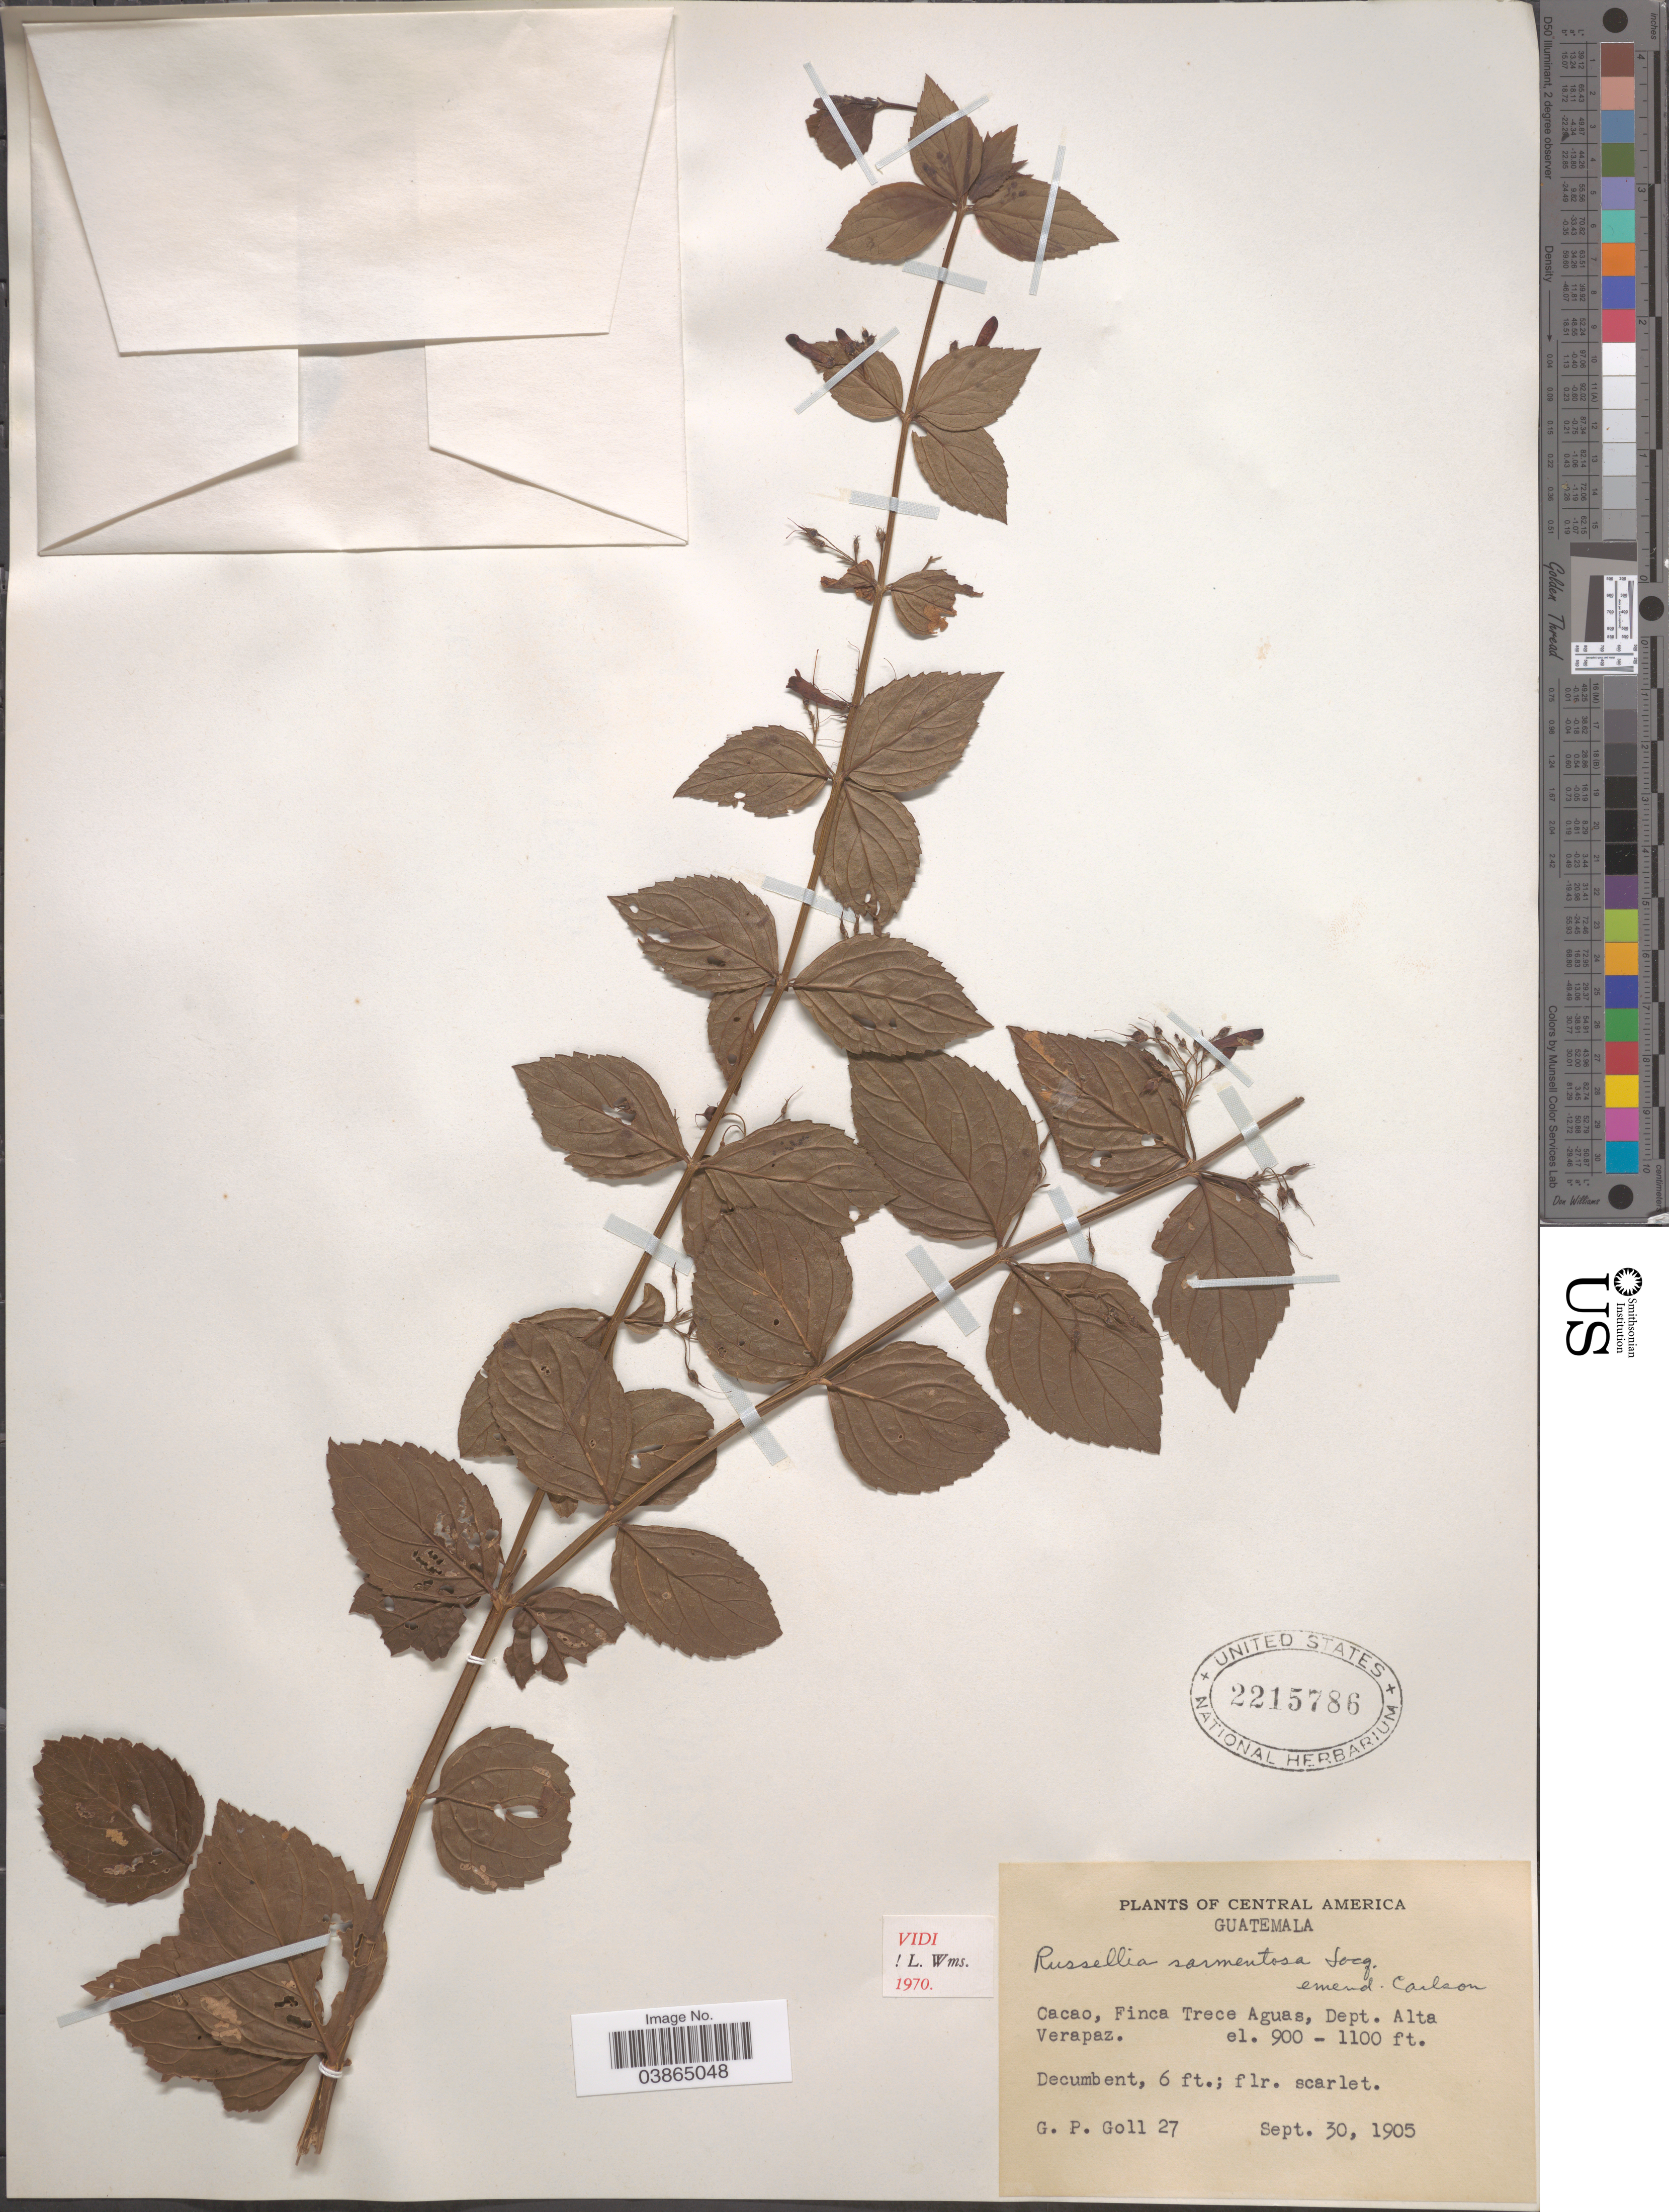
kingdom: Plantae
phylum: Tracheophyta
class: Magnoliopsida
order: Lamiales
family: Plantaginaceae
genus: Russelia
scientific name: Russelia sarmentosa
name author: Jacq.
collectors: G. P. Goll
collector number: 27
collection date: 1905-09-30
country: Guatemala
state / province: Alta Verapaz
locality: Central America. Cacao, Finca Trece Aguas, Dept. Alta Verapaz.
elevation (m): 274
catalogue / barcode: US 2215786